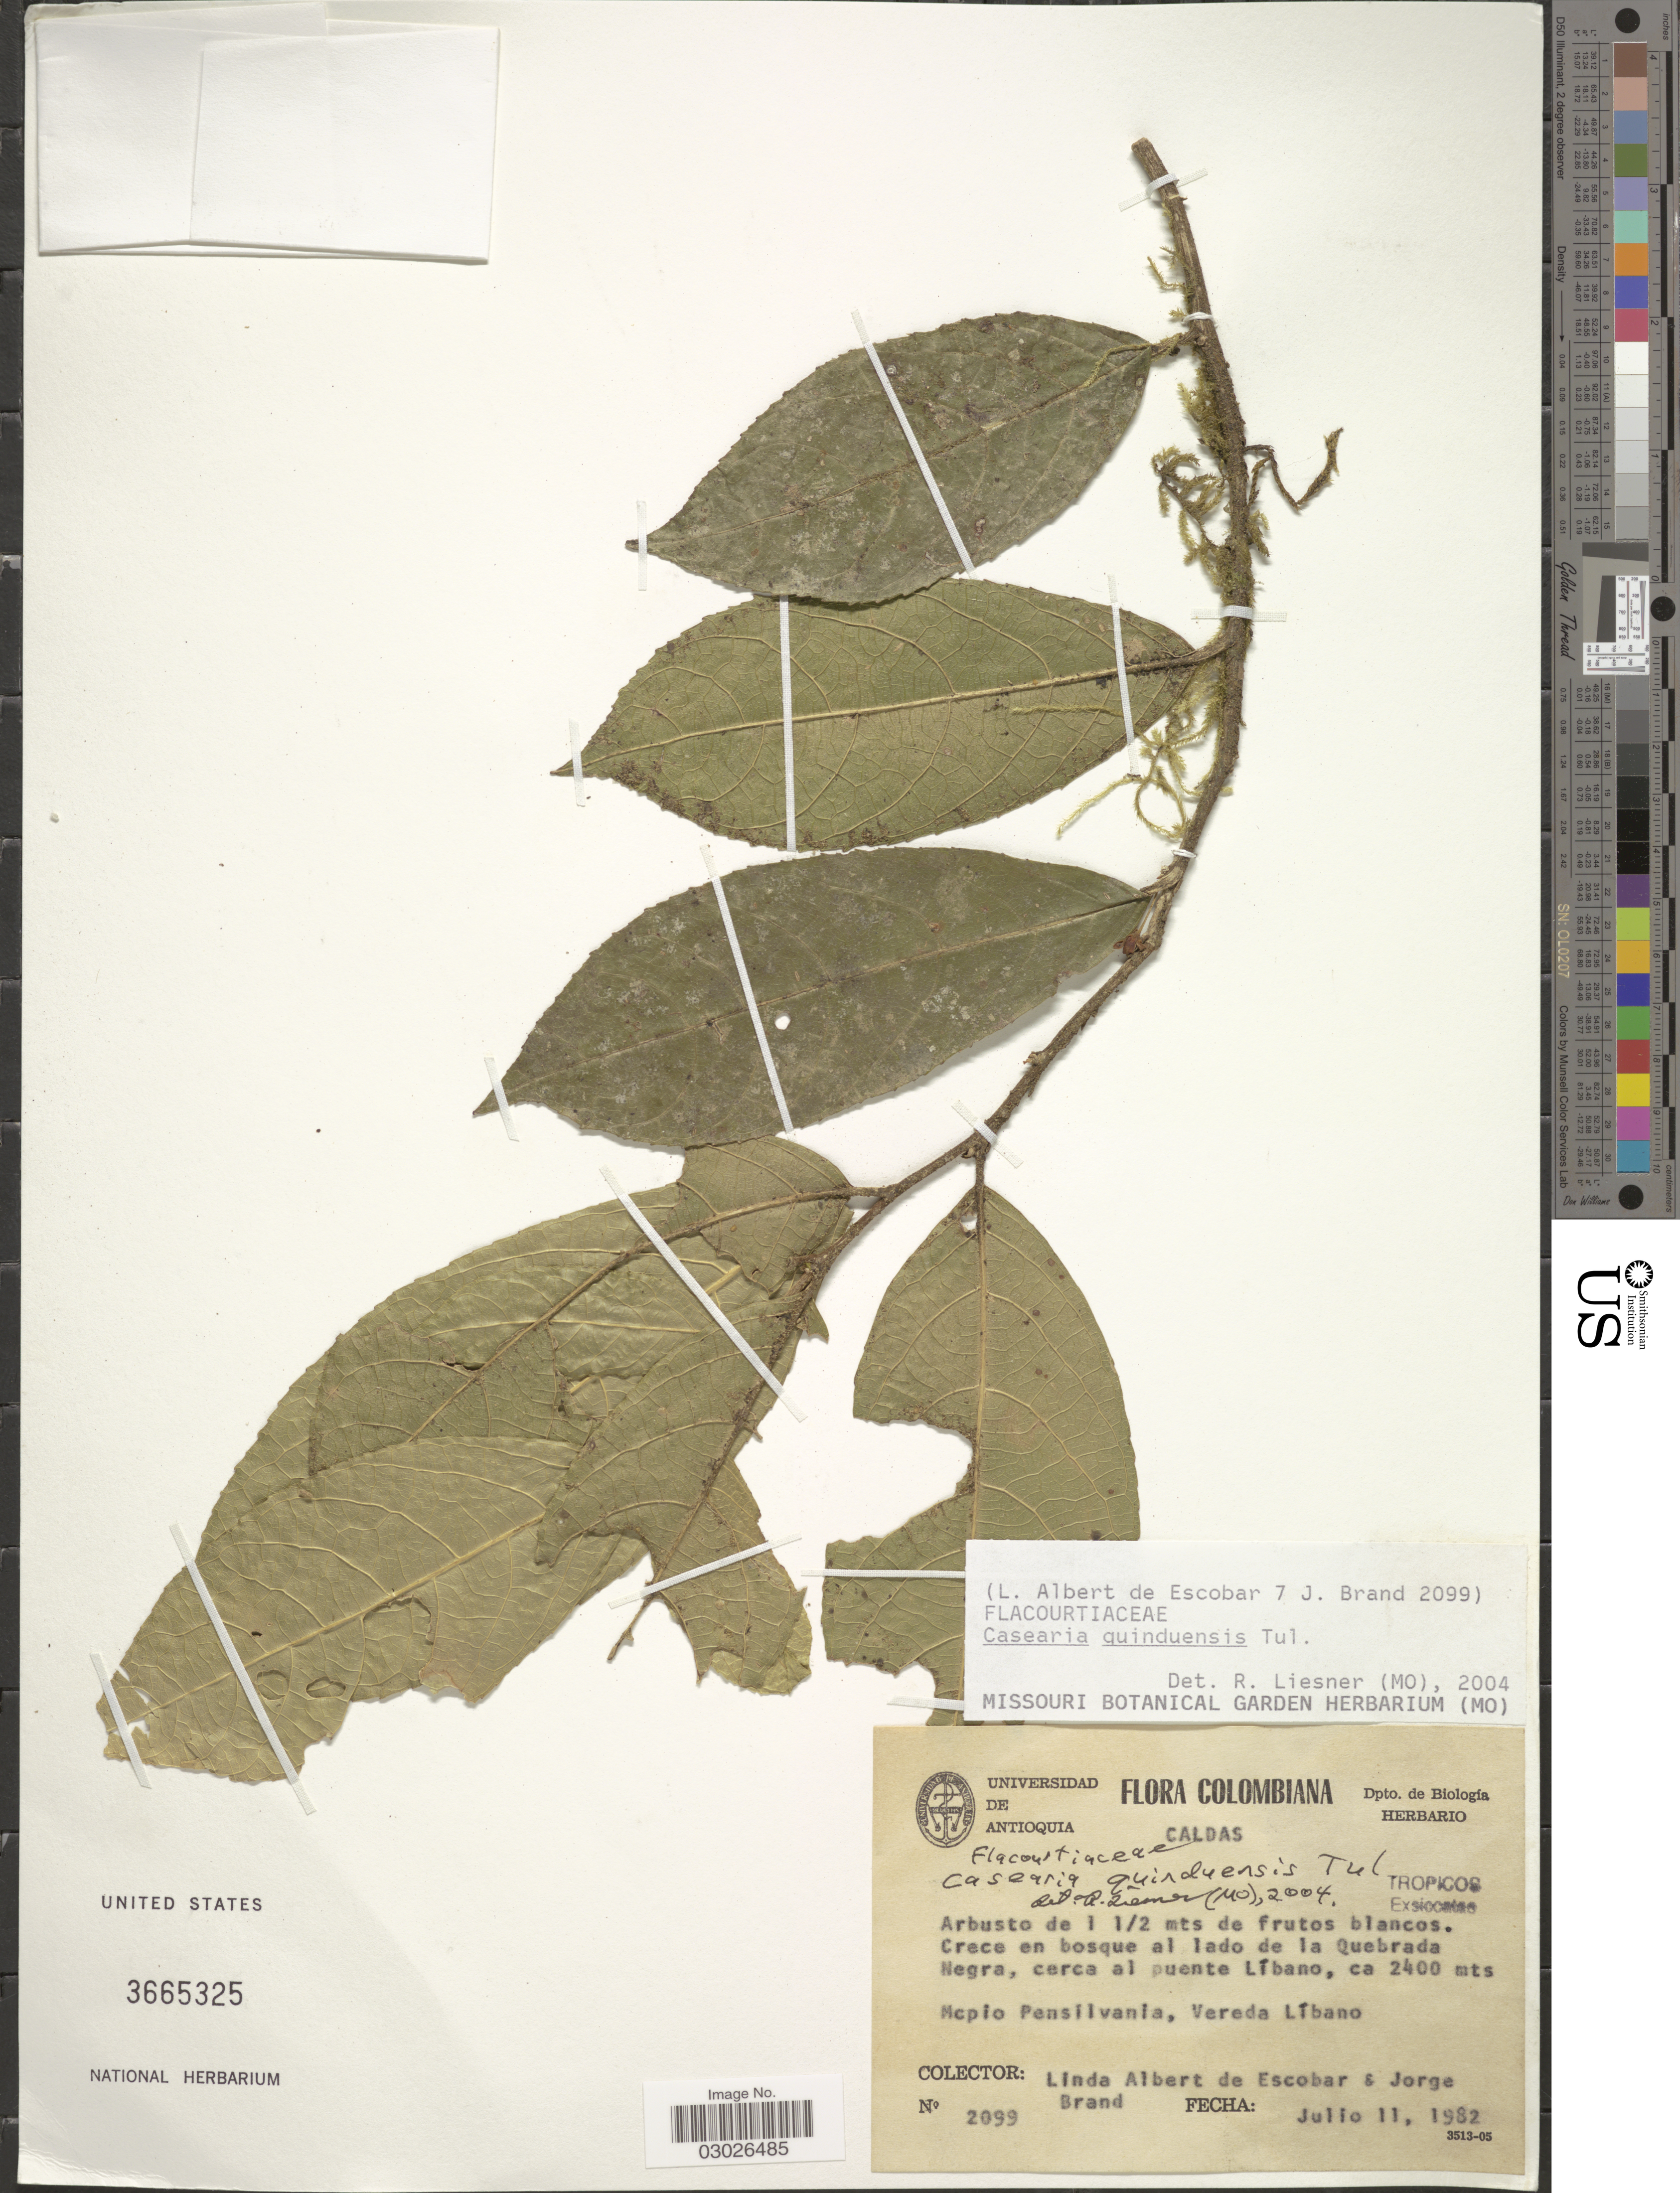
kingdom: Plantae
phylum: Tracheophyta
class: Magnoliopsida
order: Malpighiales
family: Salicaceae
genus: Casearia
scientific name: Casearia quinduensis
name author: Tul.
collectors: L. K. de Escobar & J. Brand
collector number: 2099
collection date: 1982-07-11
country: Colombia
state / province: Caldas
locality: Mcpio Pensilvania, Vereda Líbano, Negra, cerca al puente Líbano.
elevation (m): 2400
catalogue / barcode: US 3665325